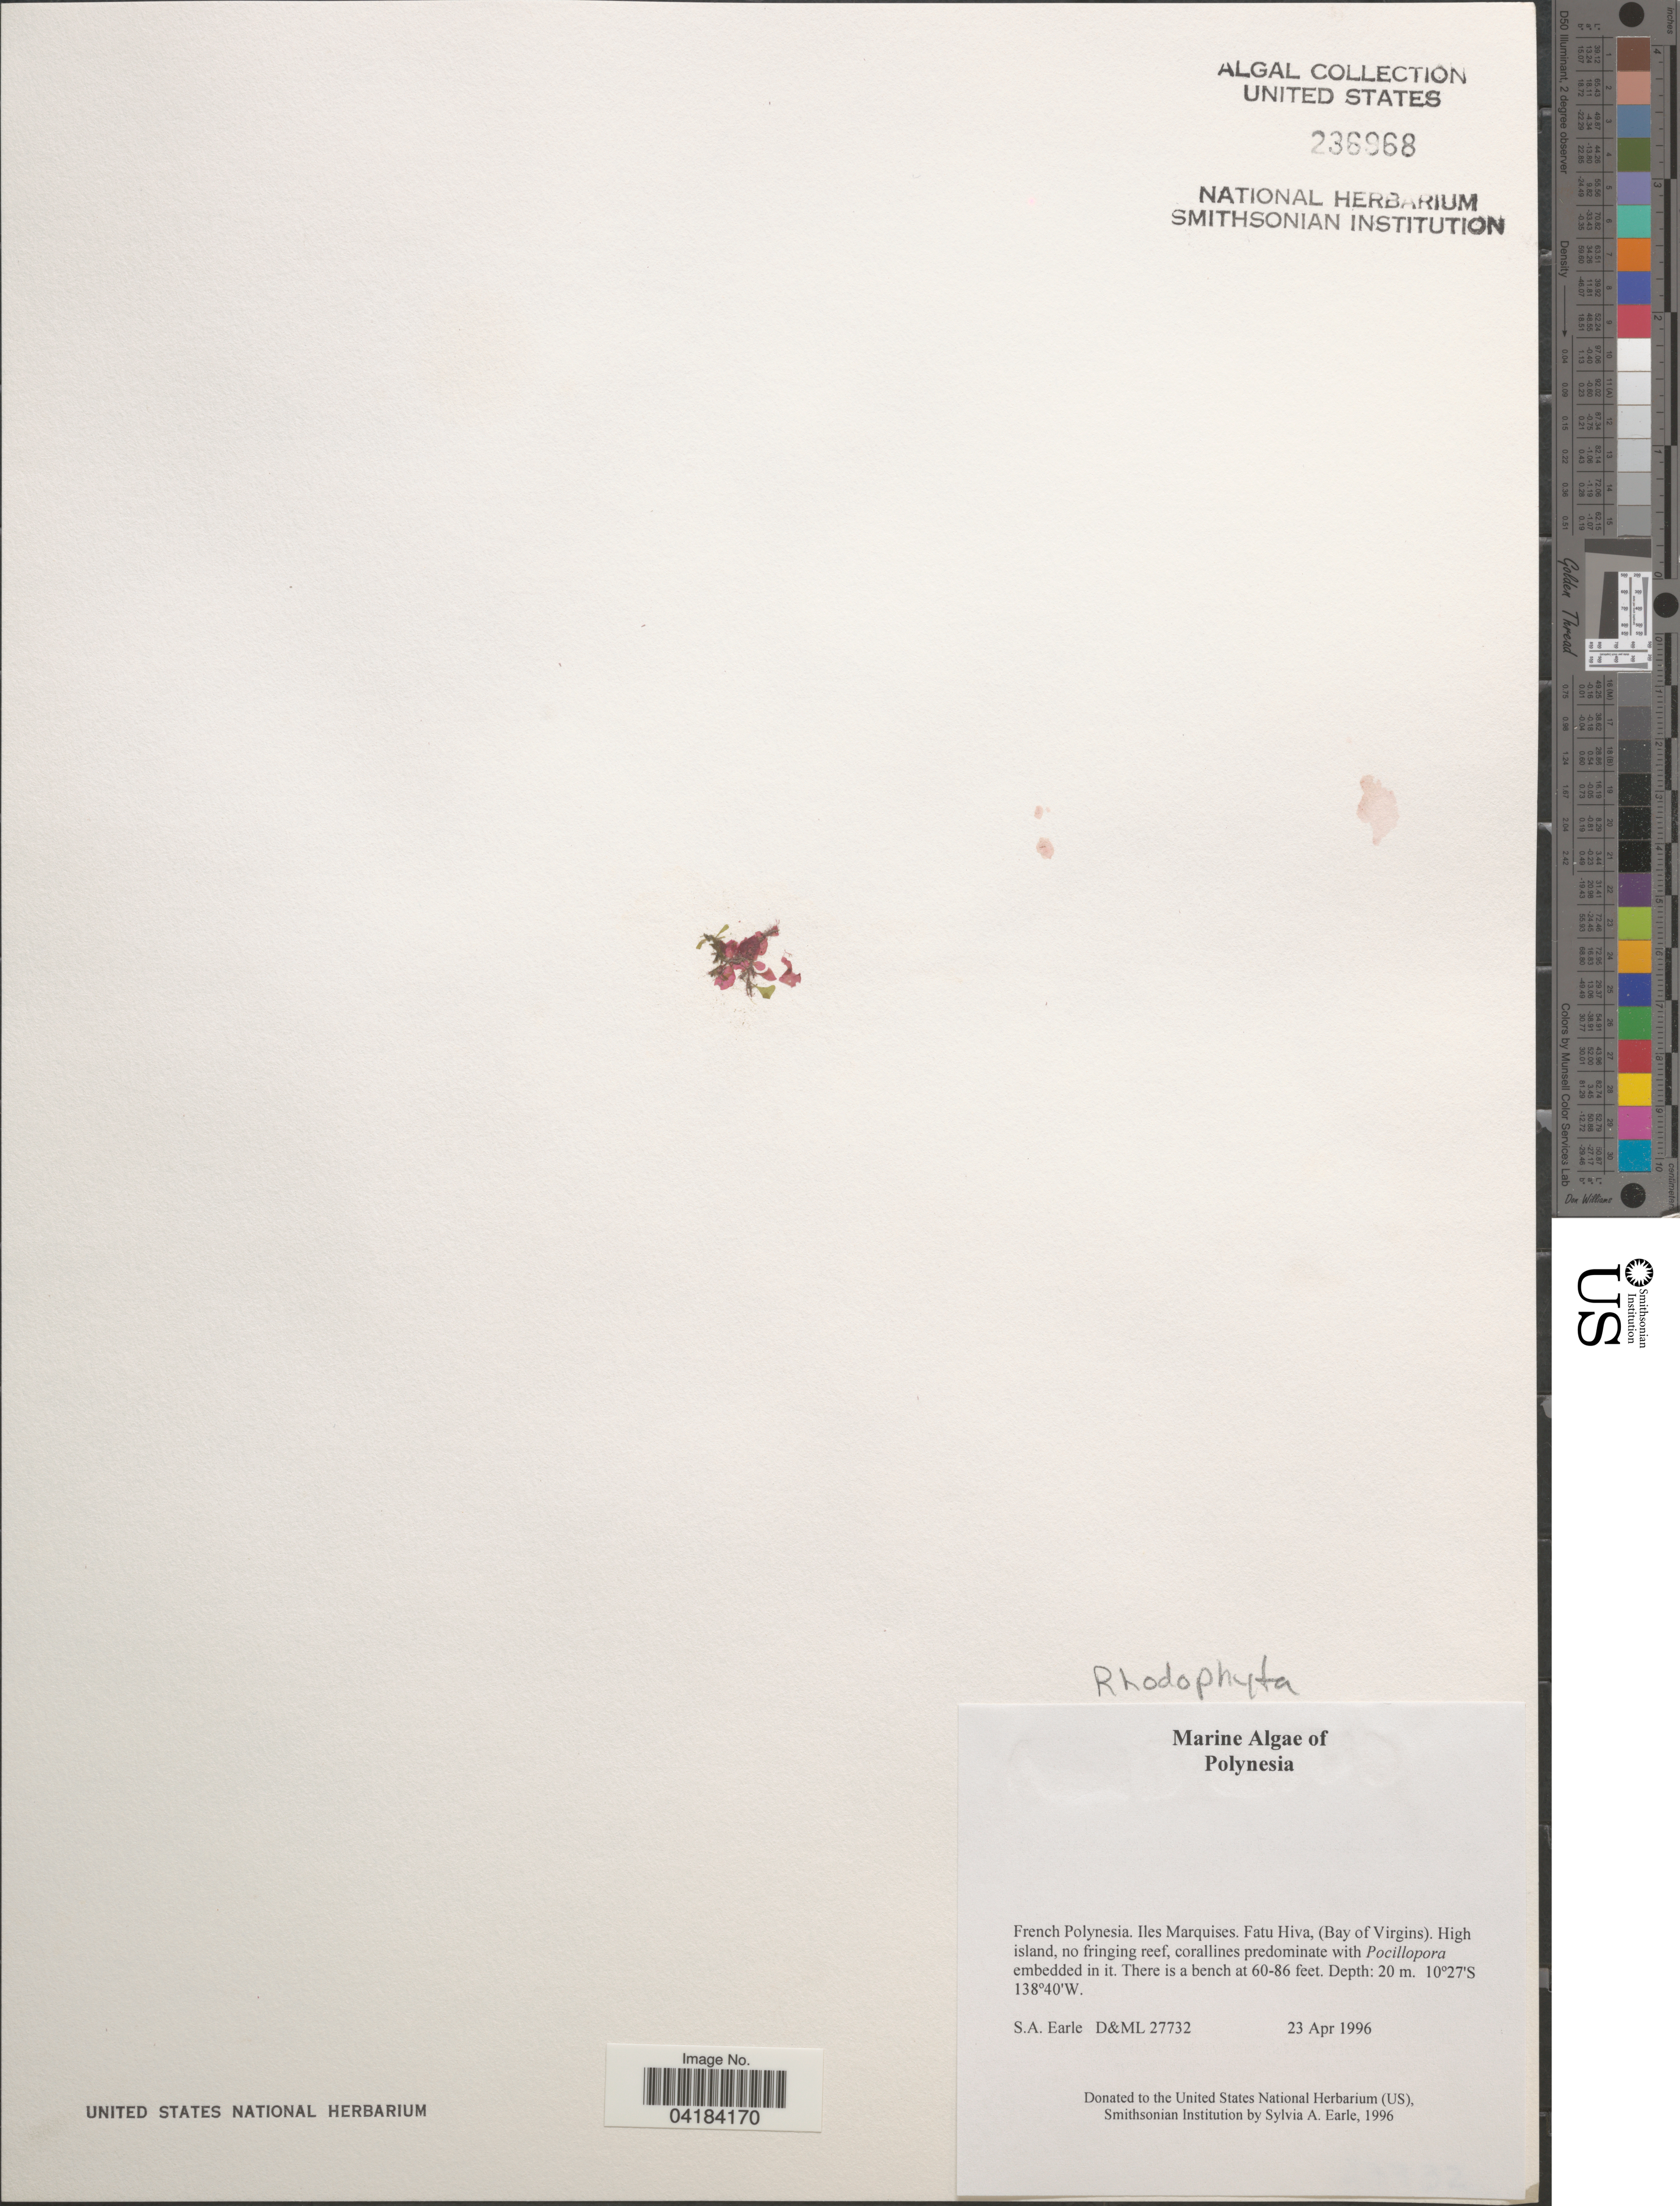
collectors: S. A. Earle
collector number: D&ML27732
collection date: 1996-04-23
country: French Polynesia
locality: Iles Marquises. Fatu Hiva, (Bay of Virgins). High island. Polynesia.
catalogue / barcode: US 236968